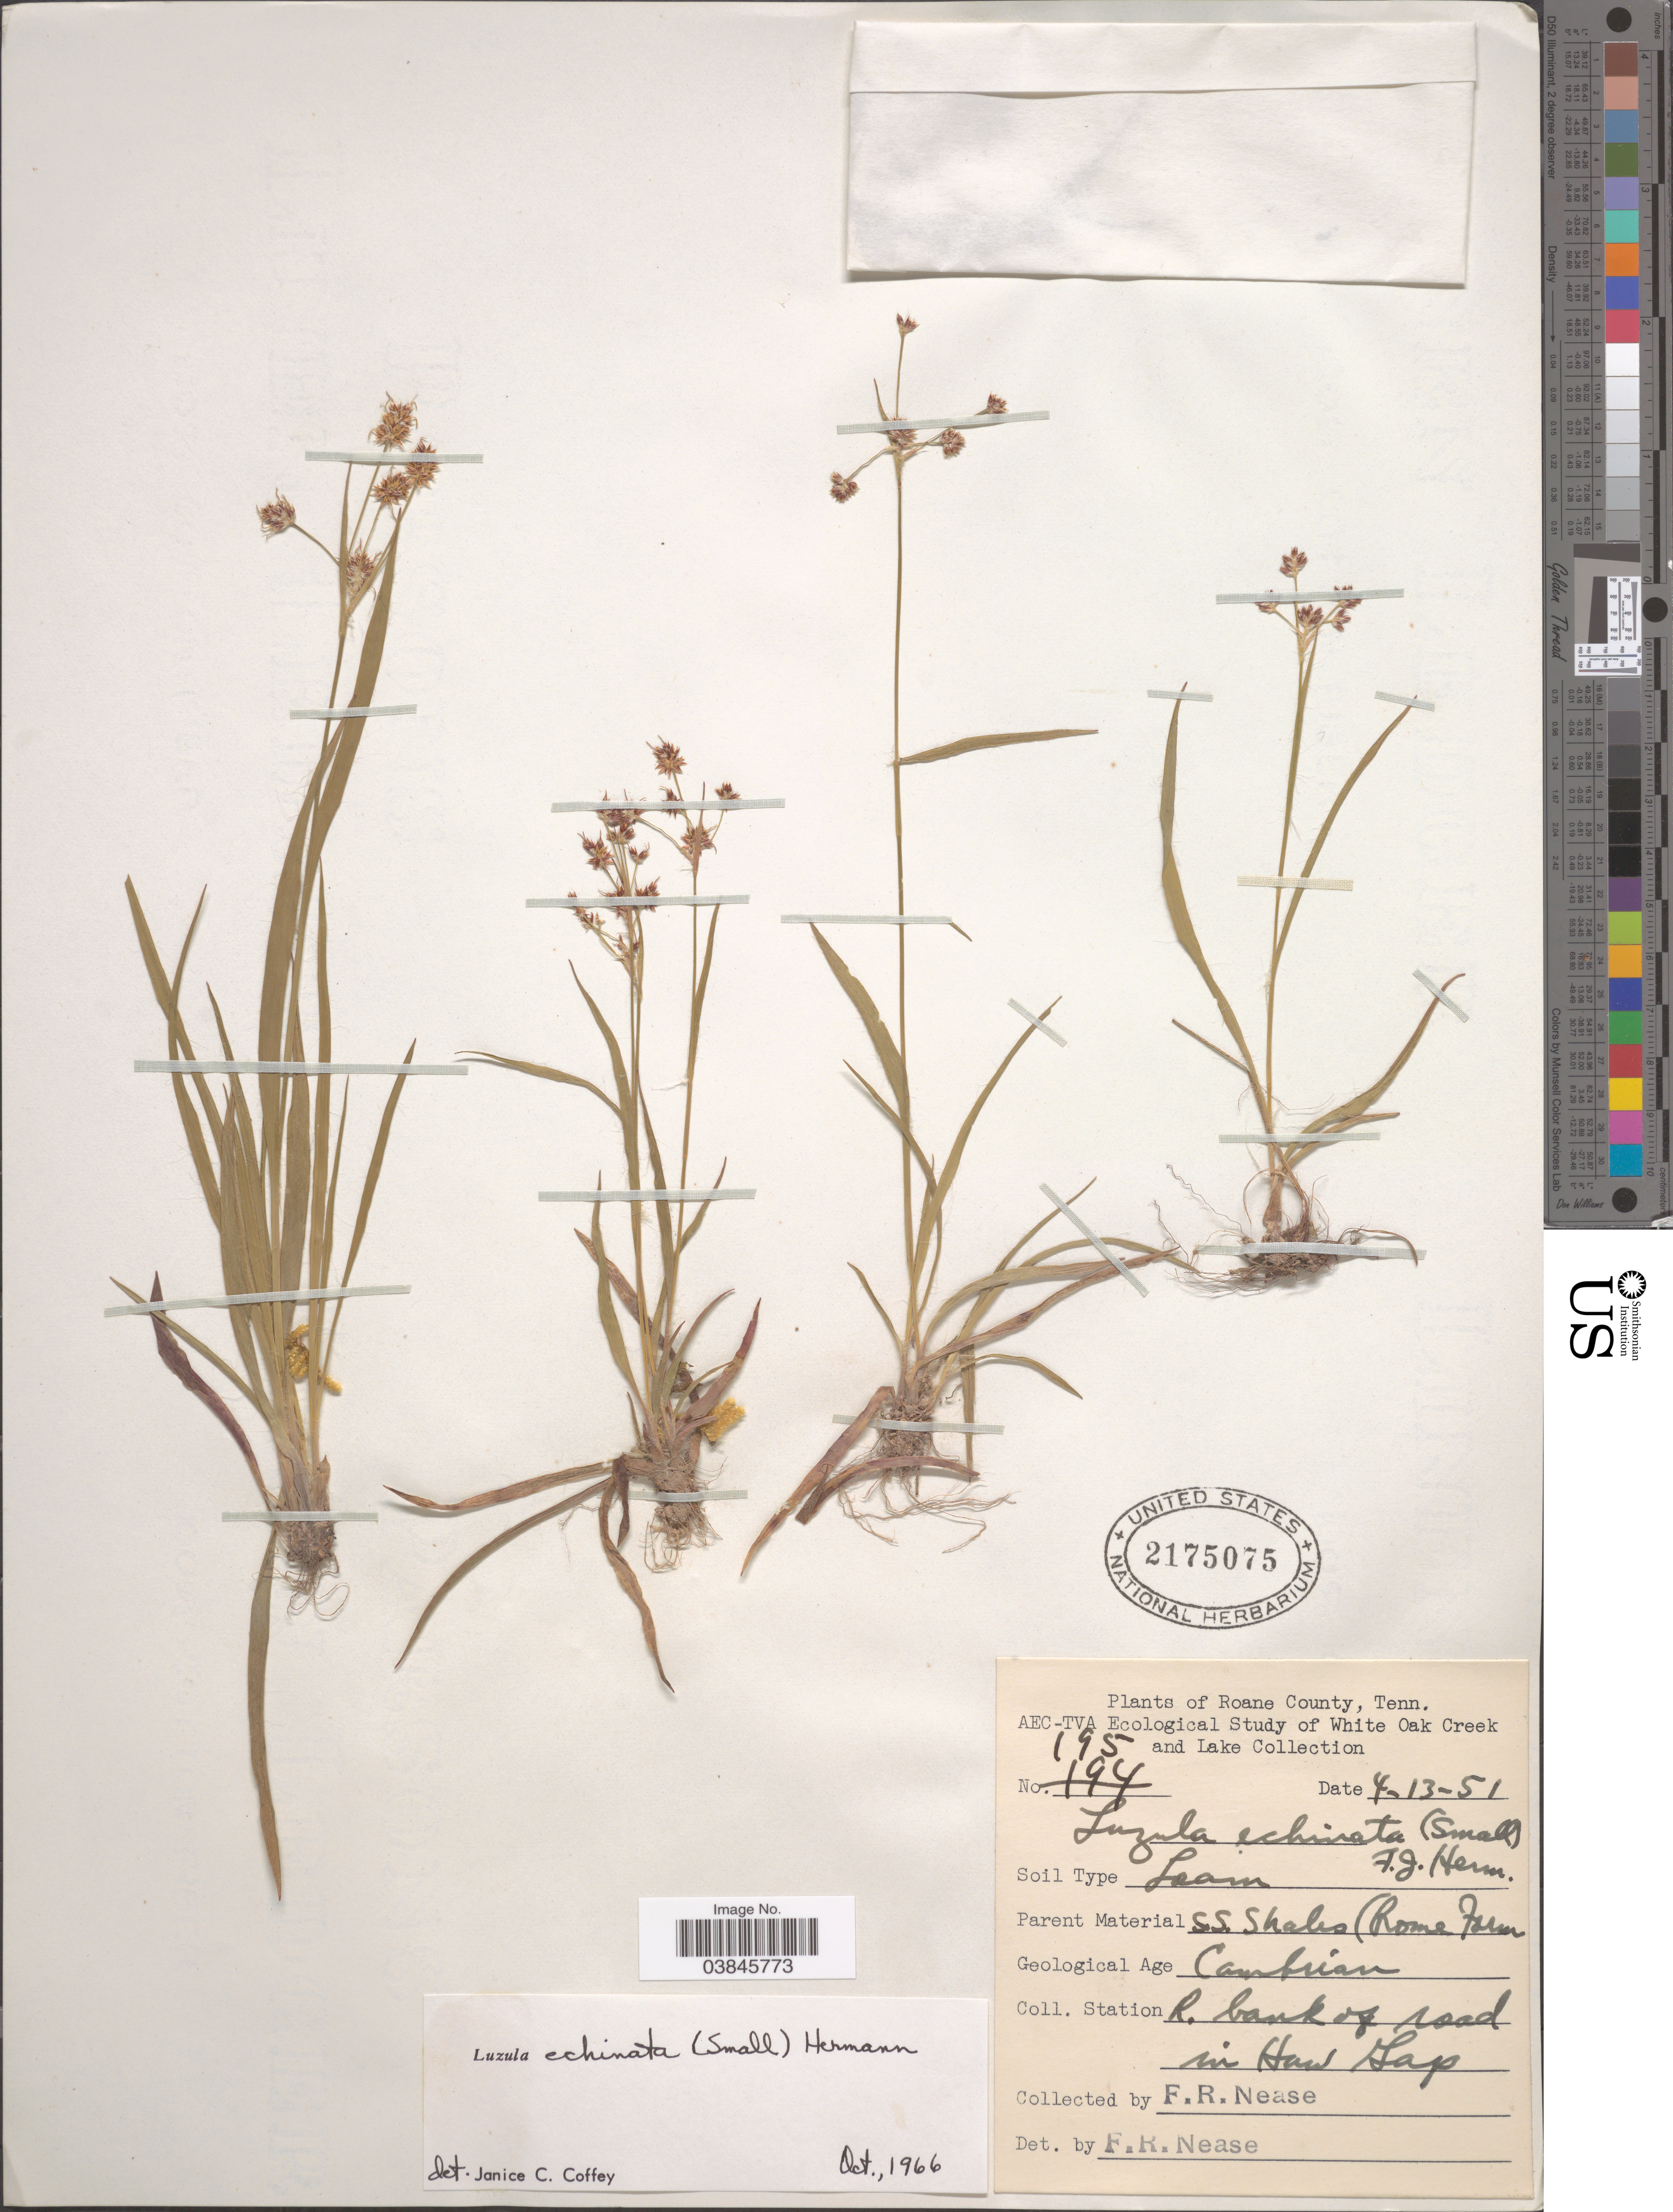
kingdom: Plantae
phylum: Tracheophyta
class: Liliopsida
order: Poales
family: Juncaceae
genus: Luzula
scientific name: Luzula echinata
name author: (Small) F.J. Herm.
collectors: F. Nease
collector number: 195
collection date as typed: Transcribed d/m/y: 13/4/51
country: United States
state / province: Tennessee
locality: Roane County. Coll. Station. R. bank of road in Haw Gap.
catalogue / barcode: US 2175075